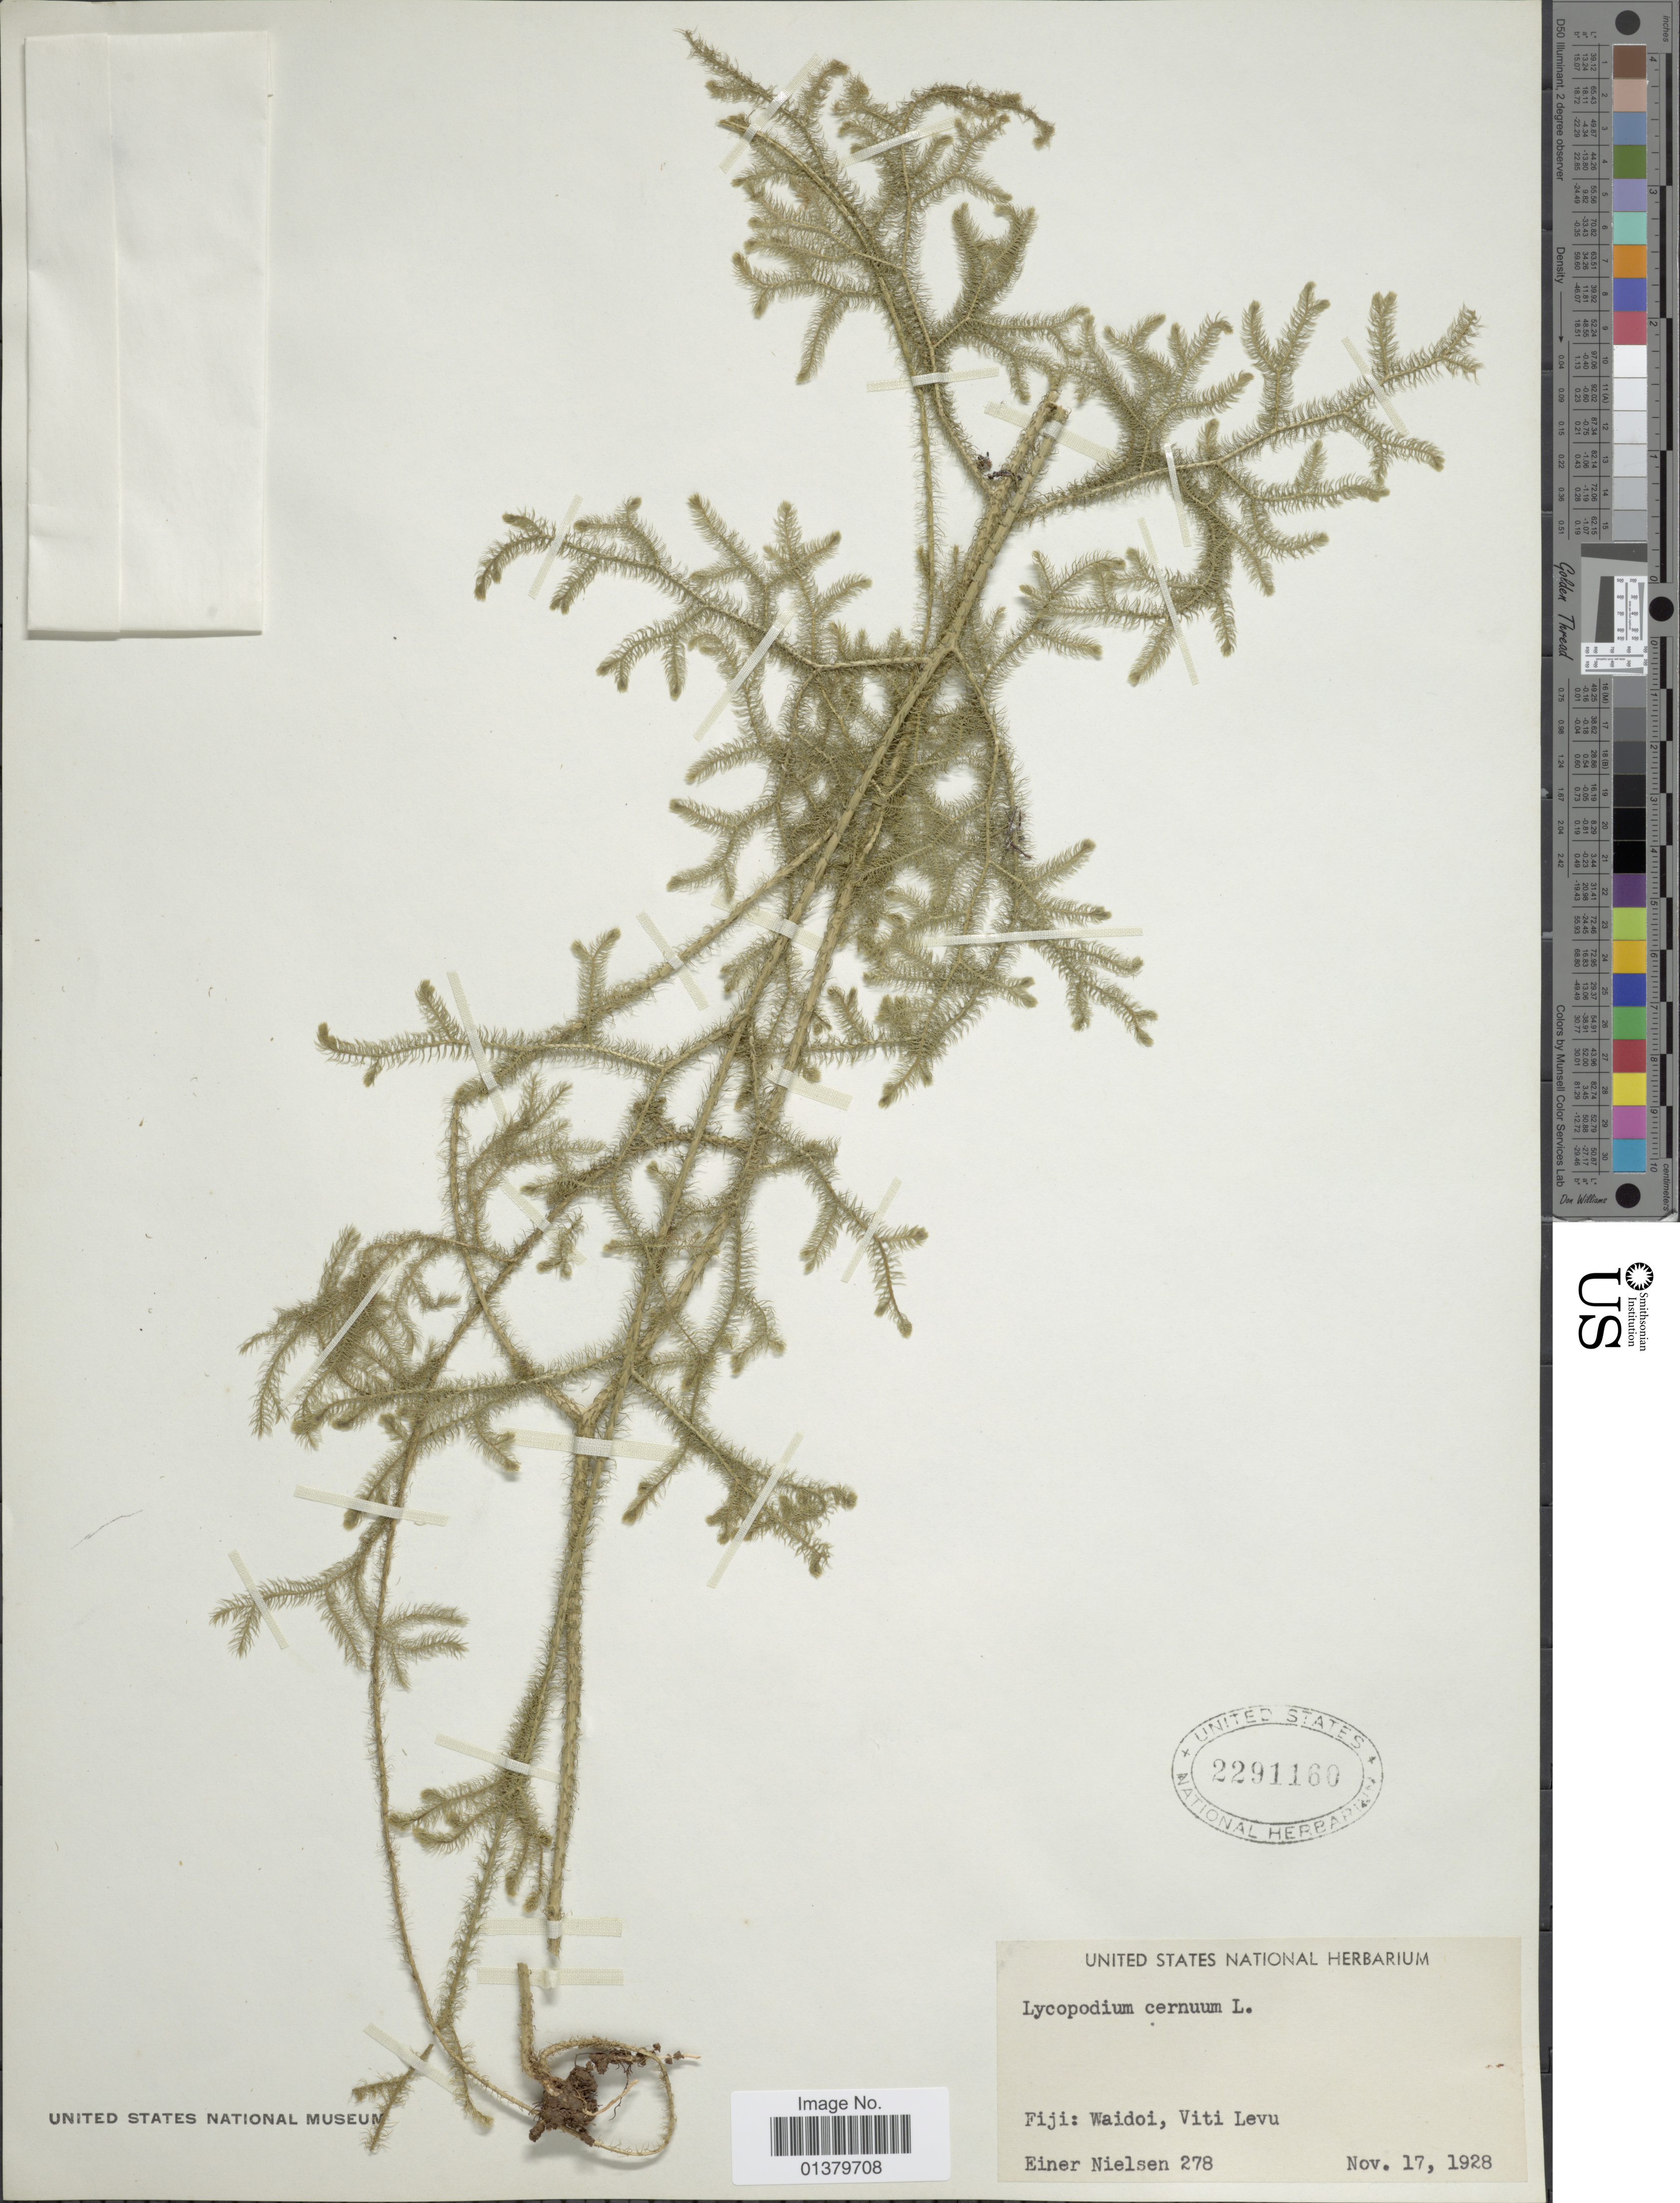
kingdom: Plantae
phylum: Tracheophyta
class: Lycopodiopsida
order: Lycopodiales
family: Lycopodiaceae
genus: Palhinhaea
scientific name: Palhinhaea cernua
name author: (L.) Vasc. & Franco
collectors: E. Nielsen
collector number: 278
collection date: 1928-11-17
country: Fiji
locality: Waidoi, Viti Levu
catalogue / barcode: US 2291160